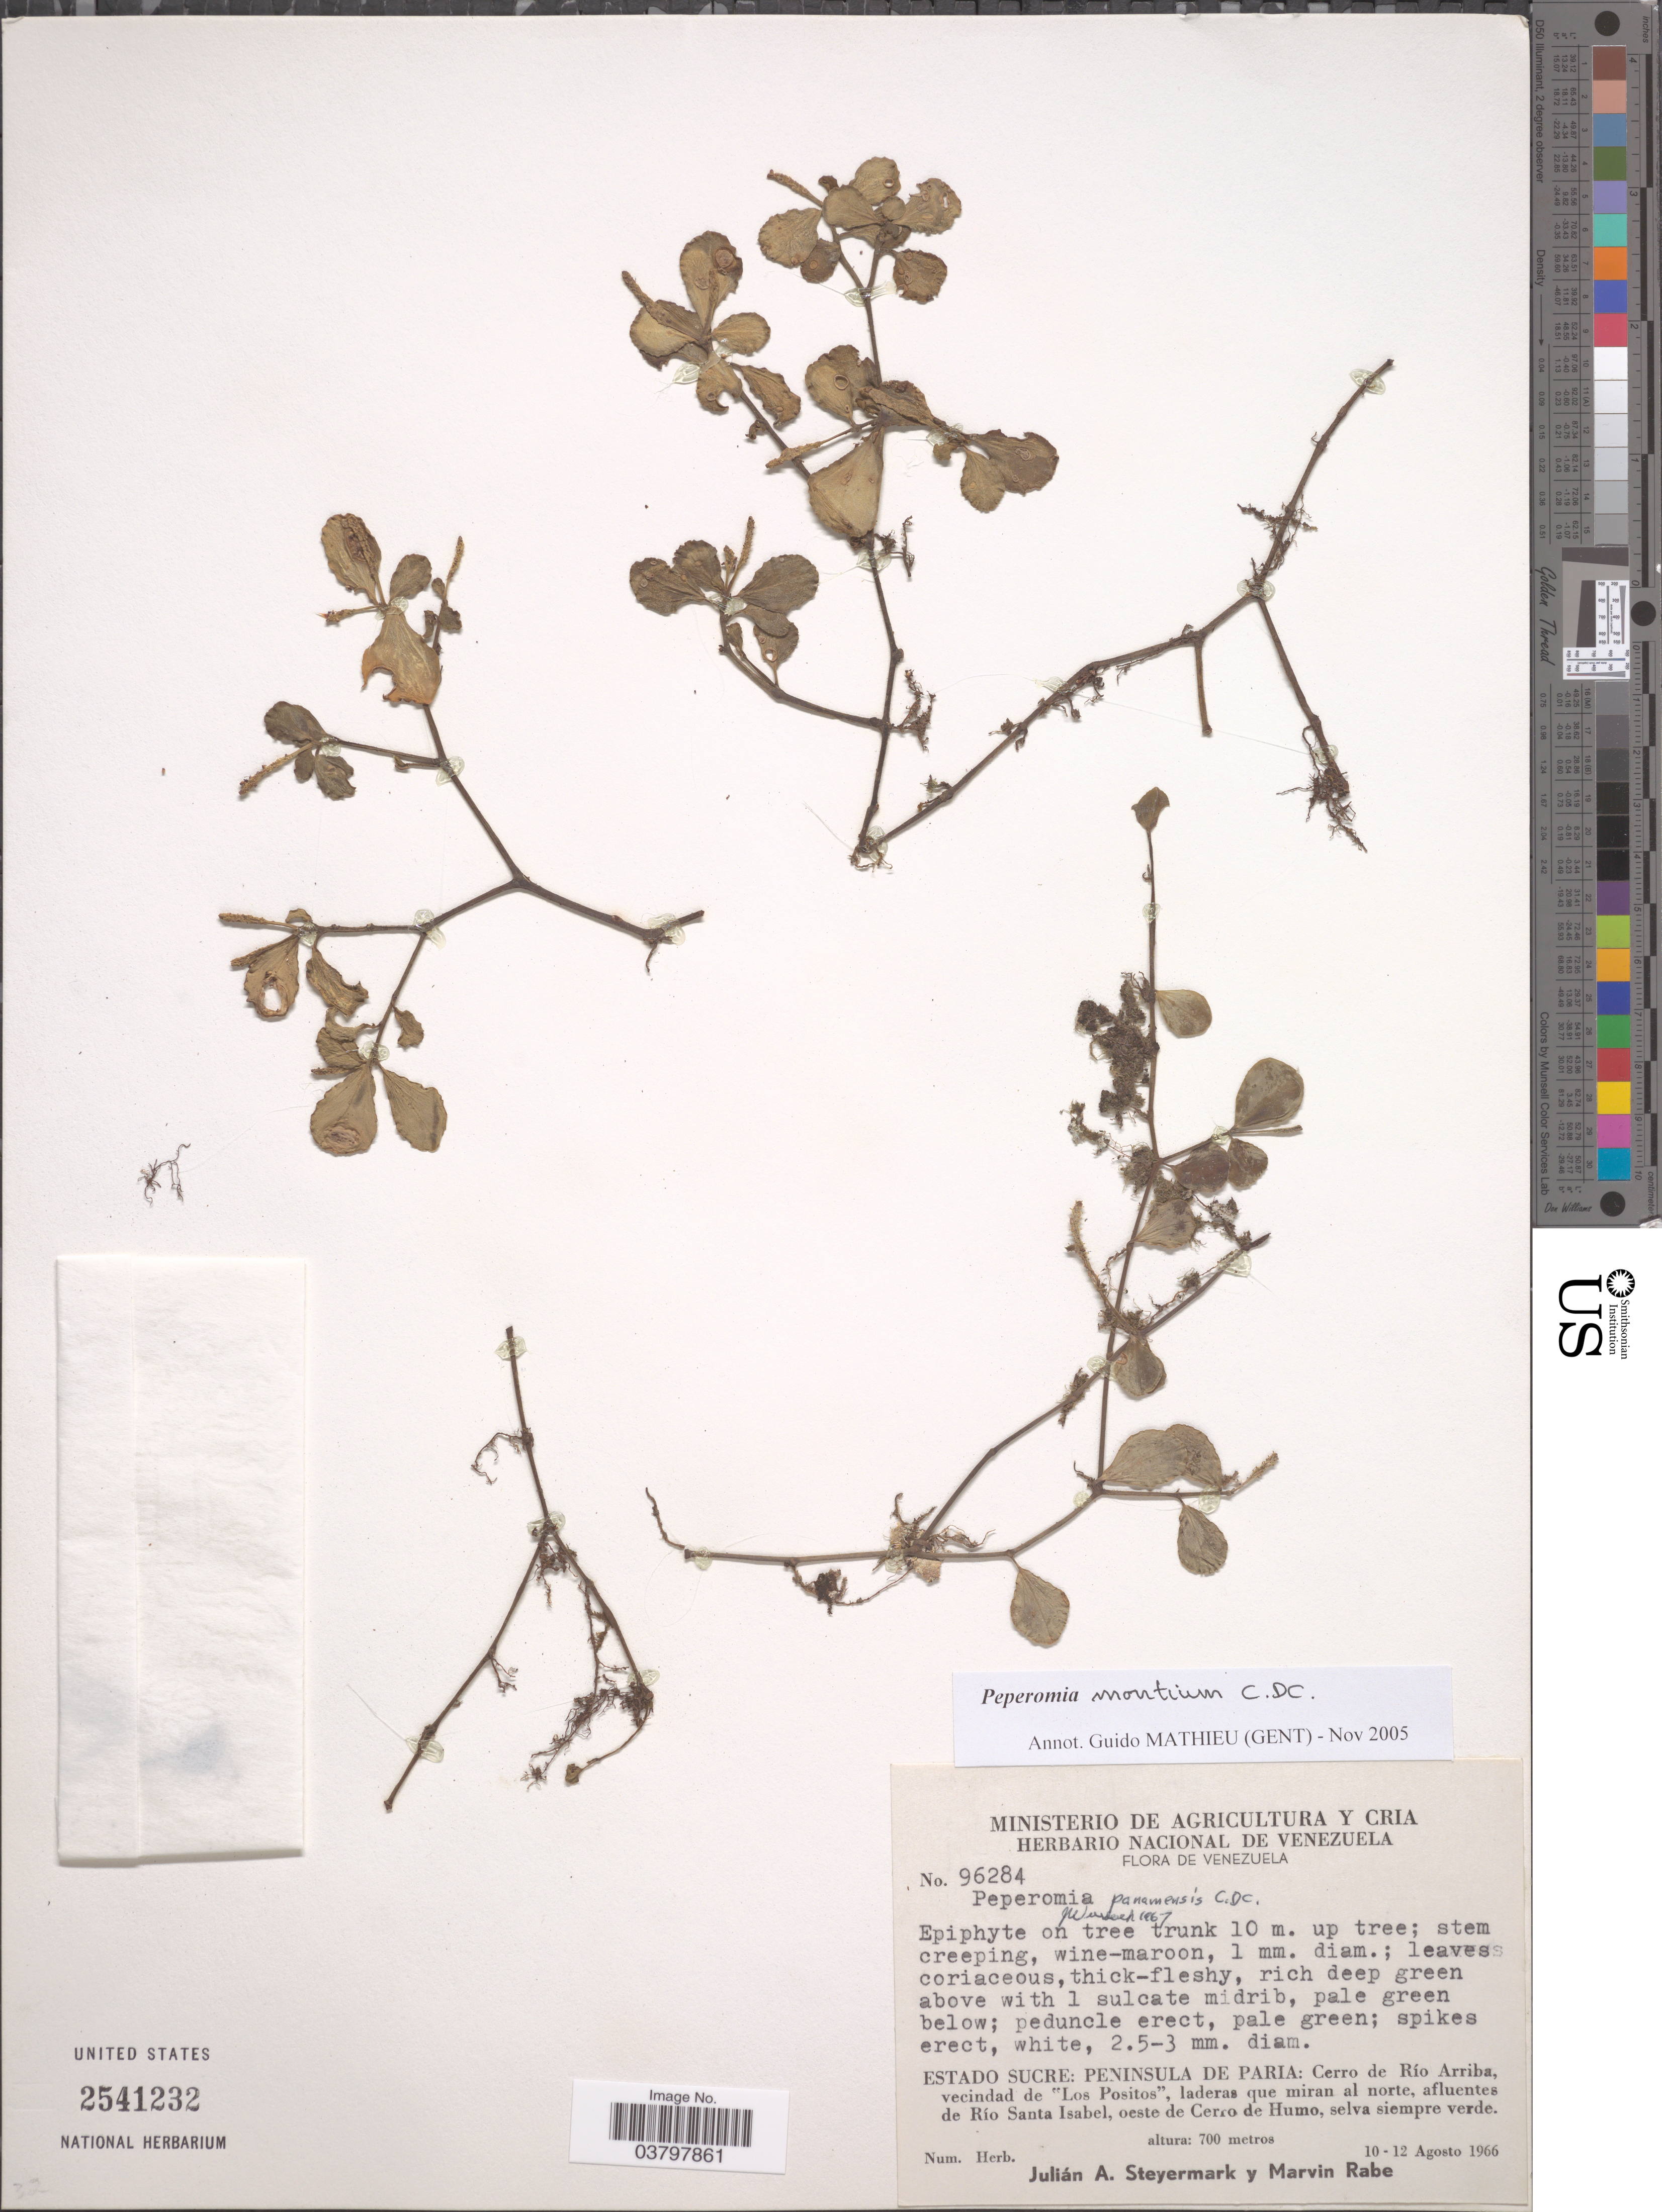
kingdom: Plantae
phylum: Tracheophyta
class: Magnoliopsida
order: Piperales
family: Piperaceae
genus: Peperomia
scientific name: Peperomia montium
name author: C. DC.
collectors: J. Steyermark & M. Rabe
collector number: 96284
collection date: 1966-08-10/1966-08-12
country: Venezuela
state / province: Sucre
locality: Estado Sucre: Peninsula de Paria: Cerro de Río Arriba, vecindad de 'Los Positos', laderas que miran al norte, afluentes de Río Santa Isabel, oeste de Cerro de Humo, selva siempre verde.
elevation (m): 700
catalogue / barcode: US 2541232